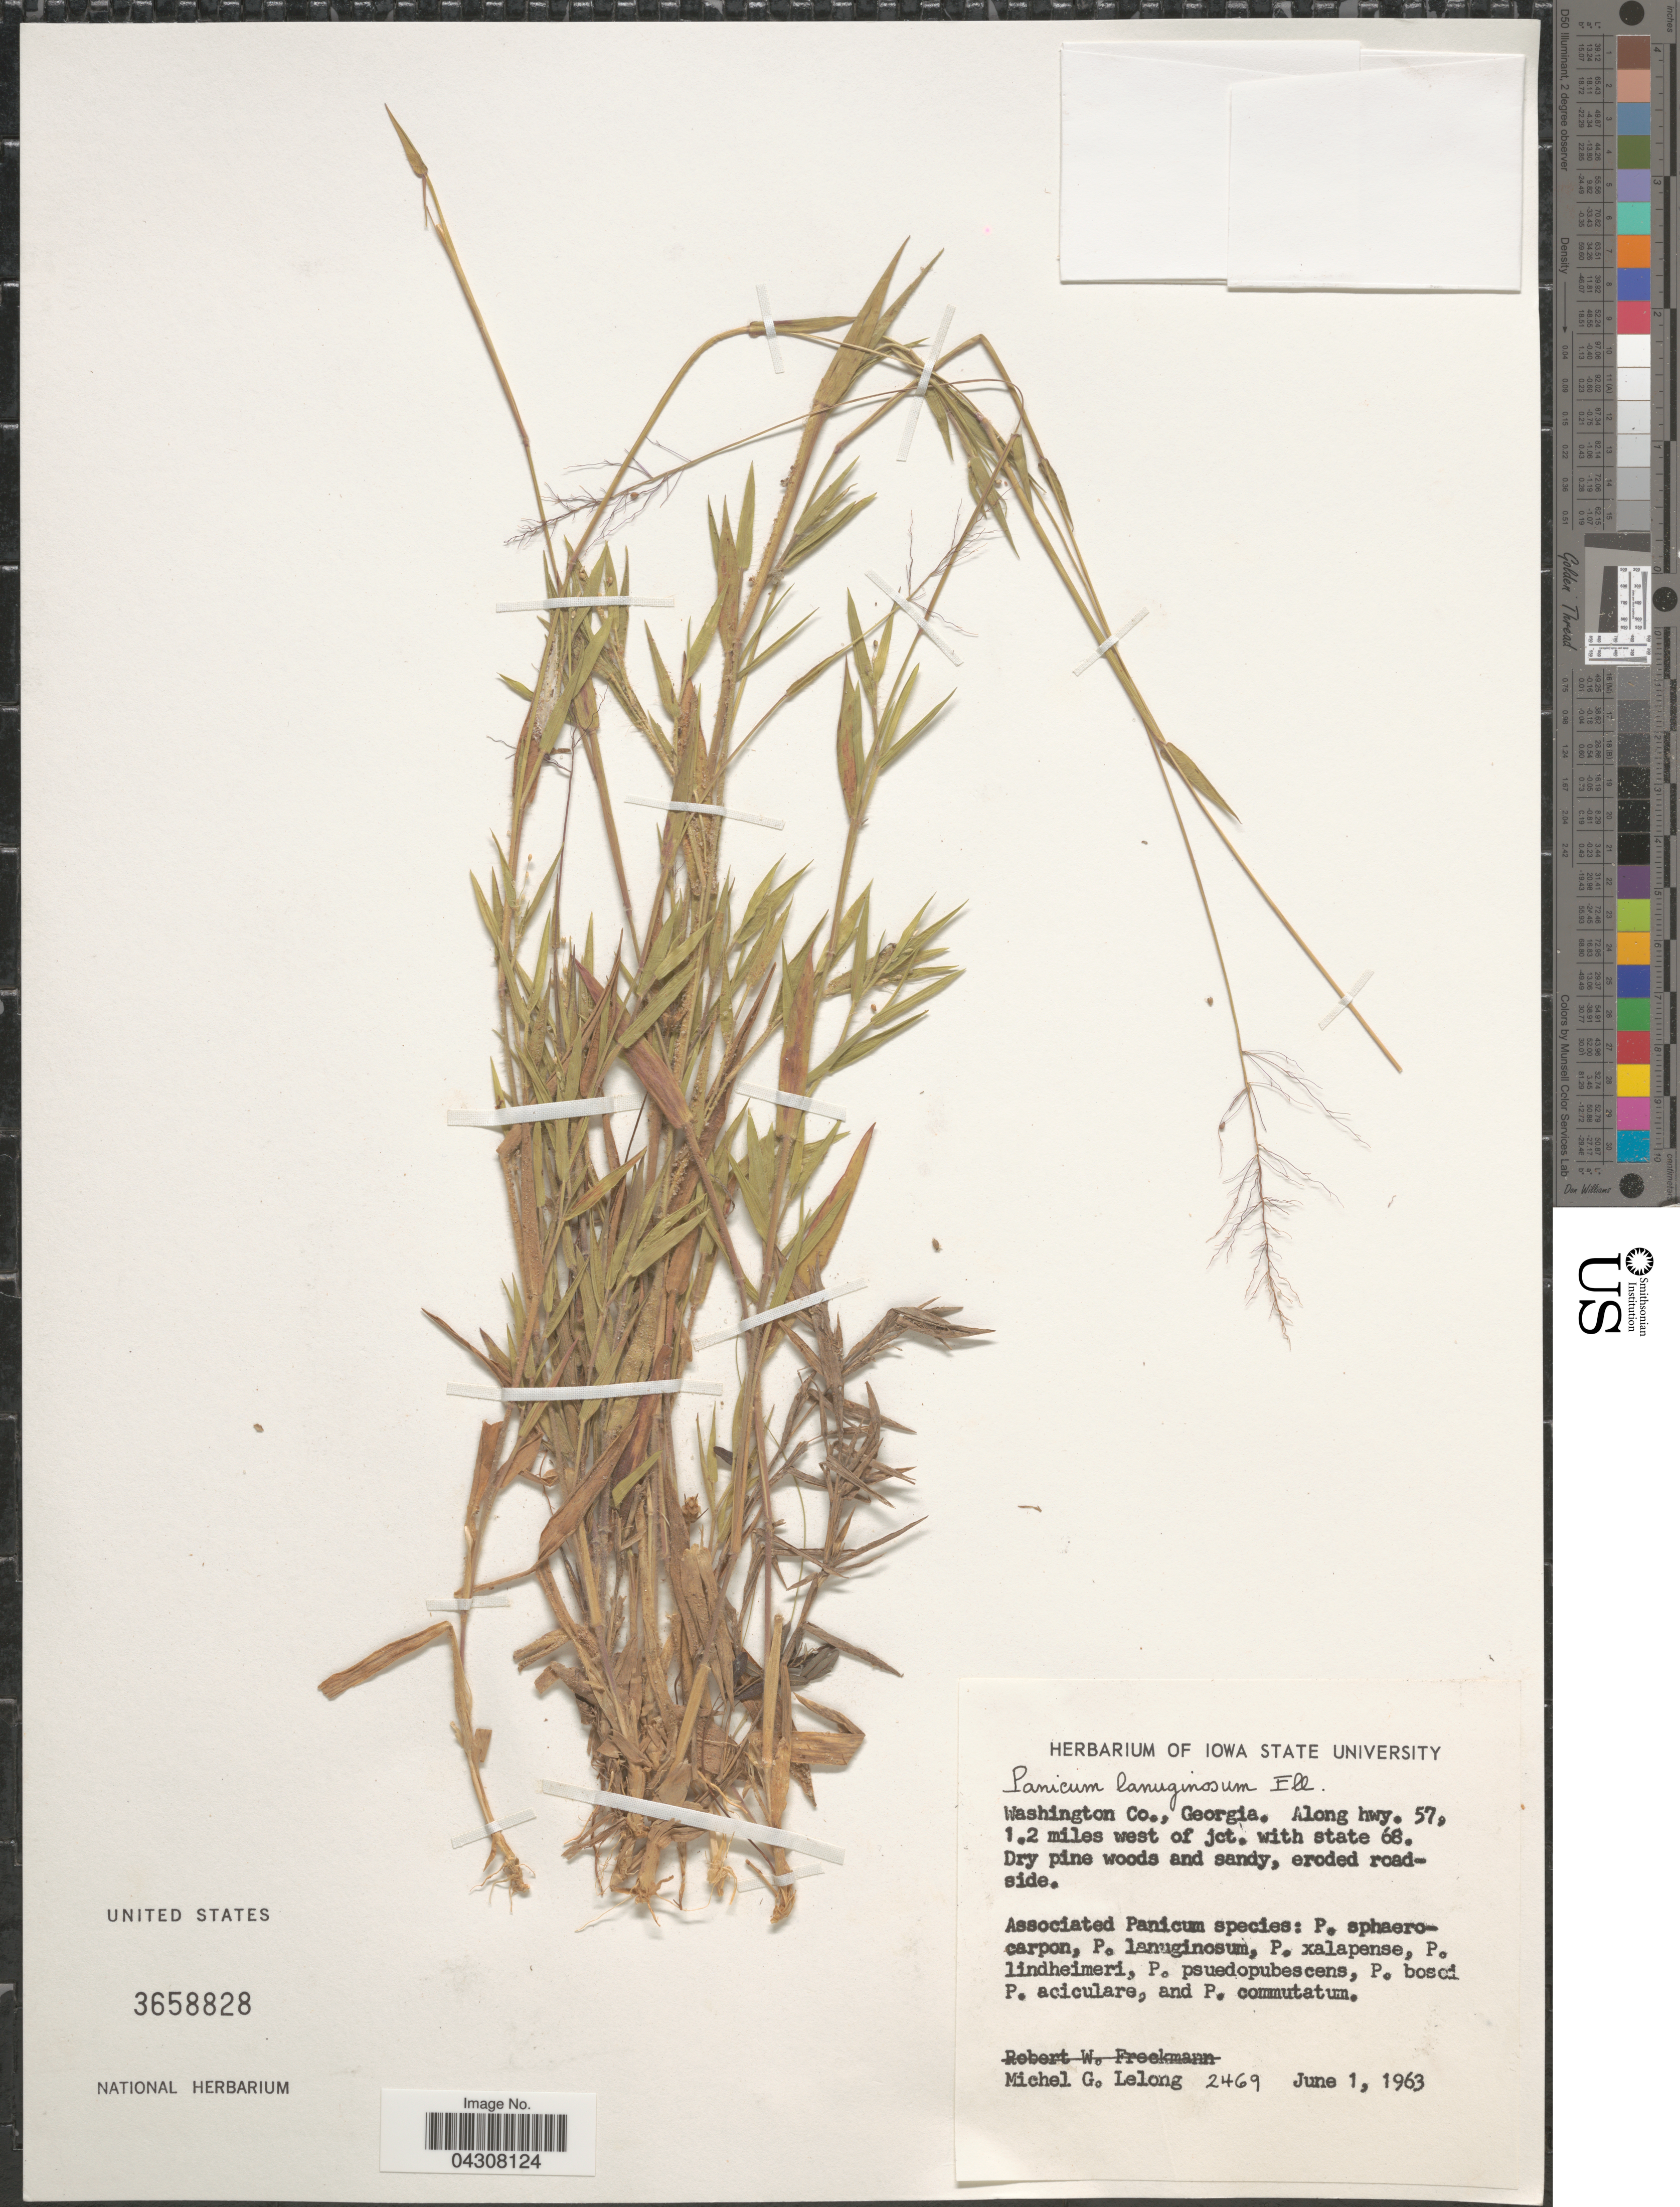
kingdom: Plantae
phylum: Tracheophyta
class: Liliopsida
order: Poales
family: Poaceae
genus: Dichanthelium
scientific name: Dichanthelium acuminatum var. acuminatum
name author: (Sw.) Gould & C.A. Clark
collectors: M. Lelong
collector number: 2469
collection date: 1963-06-01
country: United States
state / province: Georgia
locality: Washington Co. Along hwy. 57, 1.2 miles west of jct. with state 68.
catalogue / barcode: US 3658828